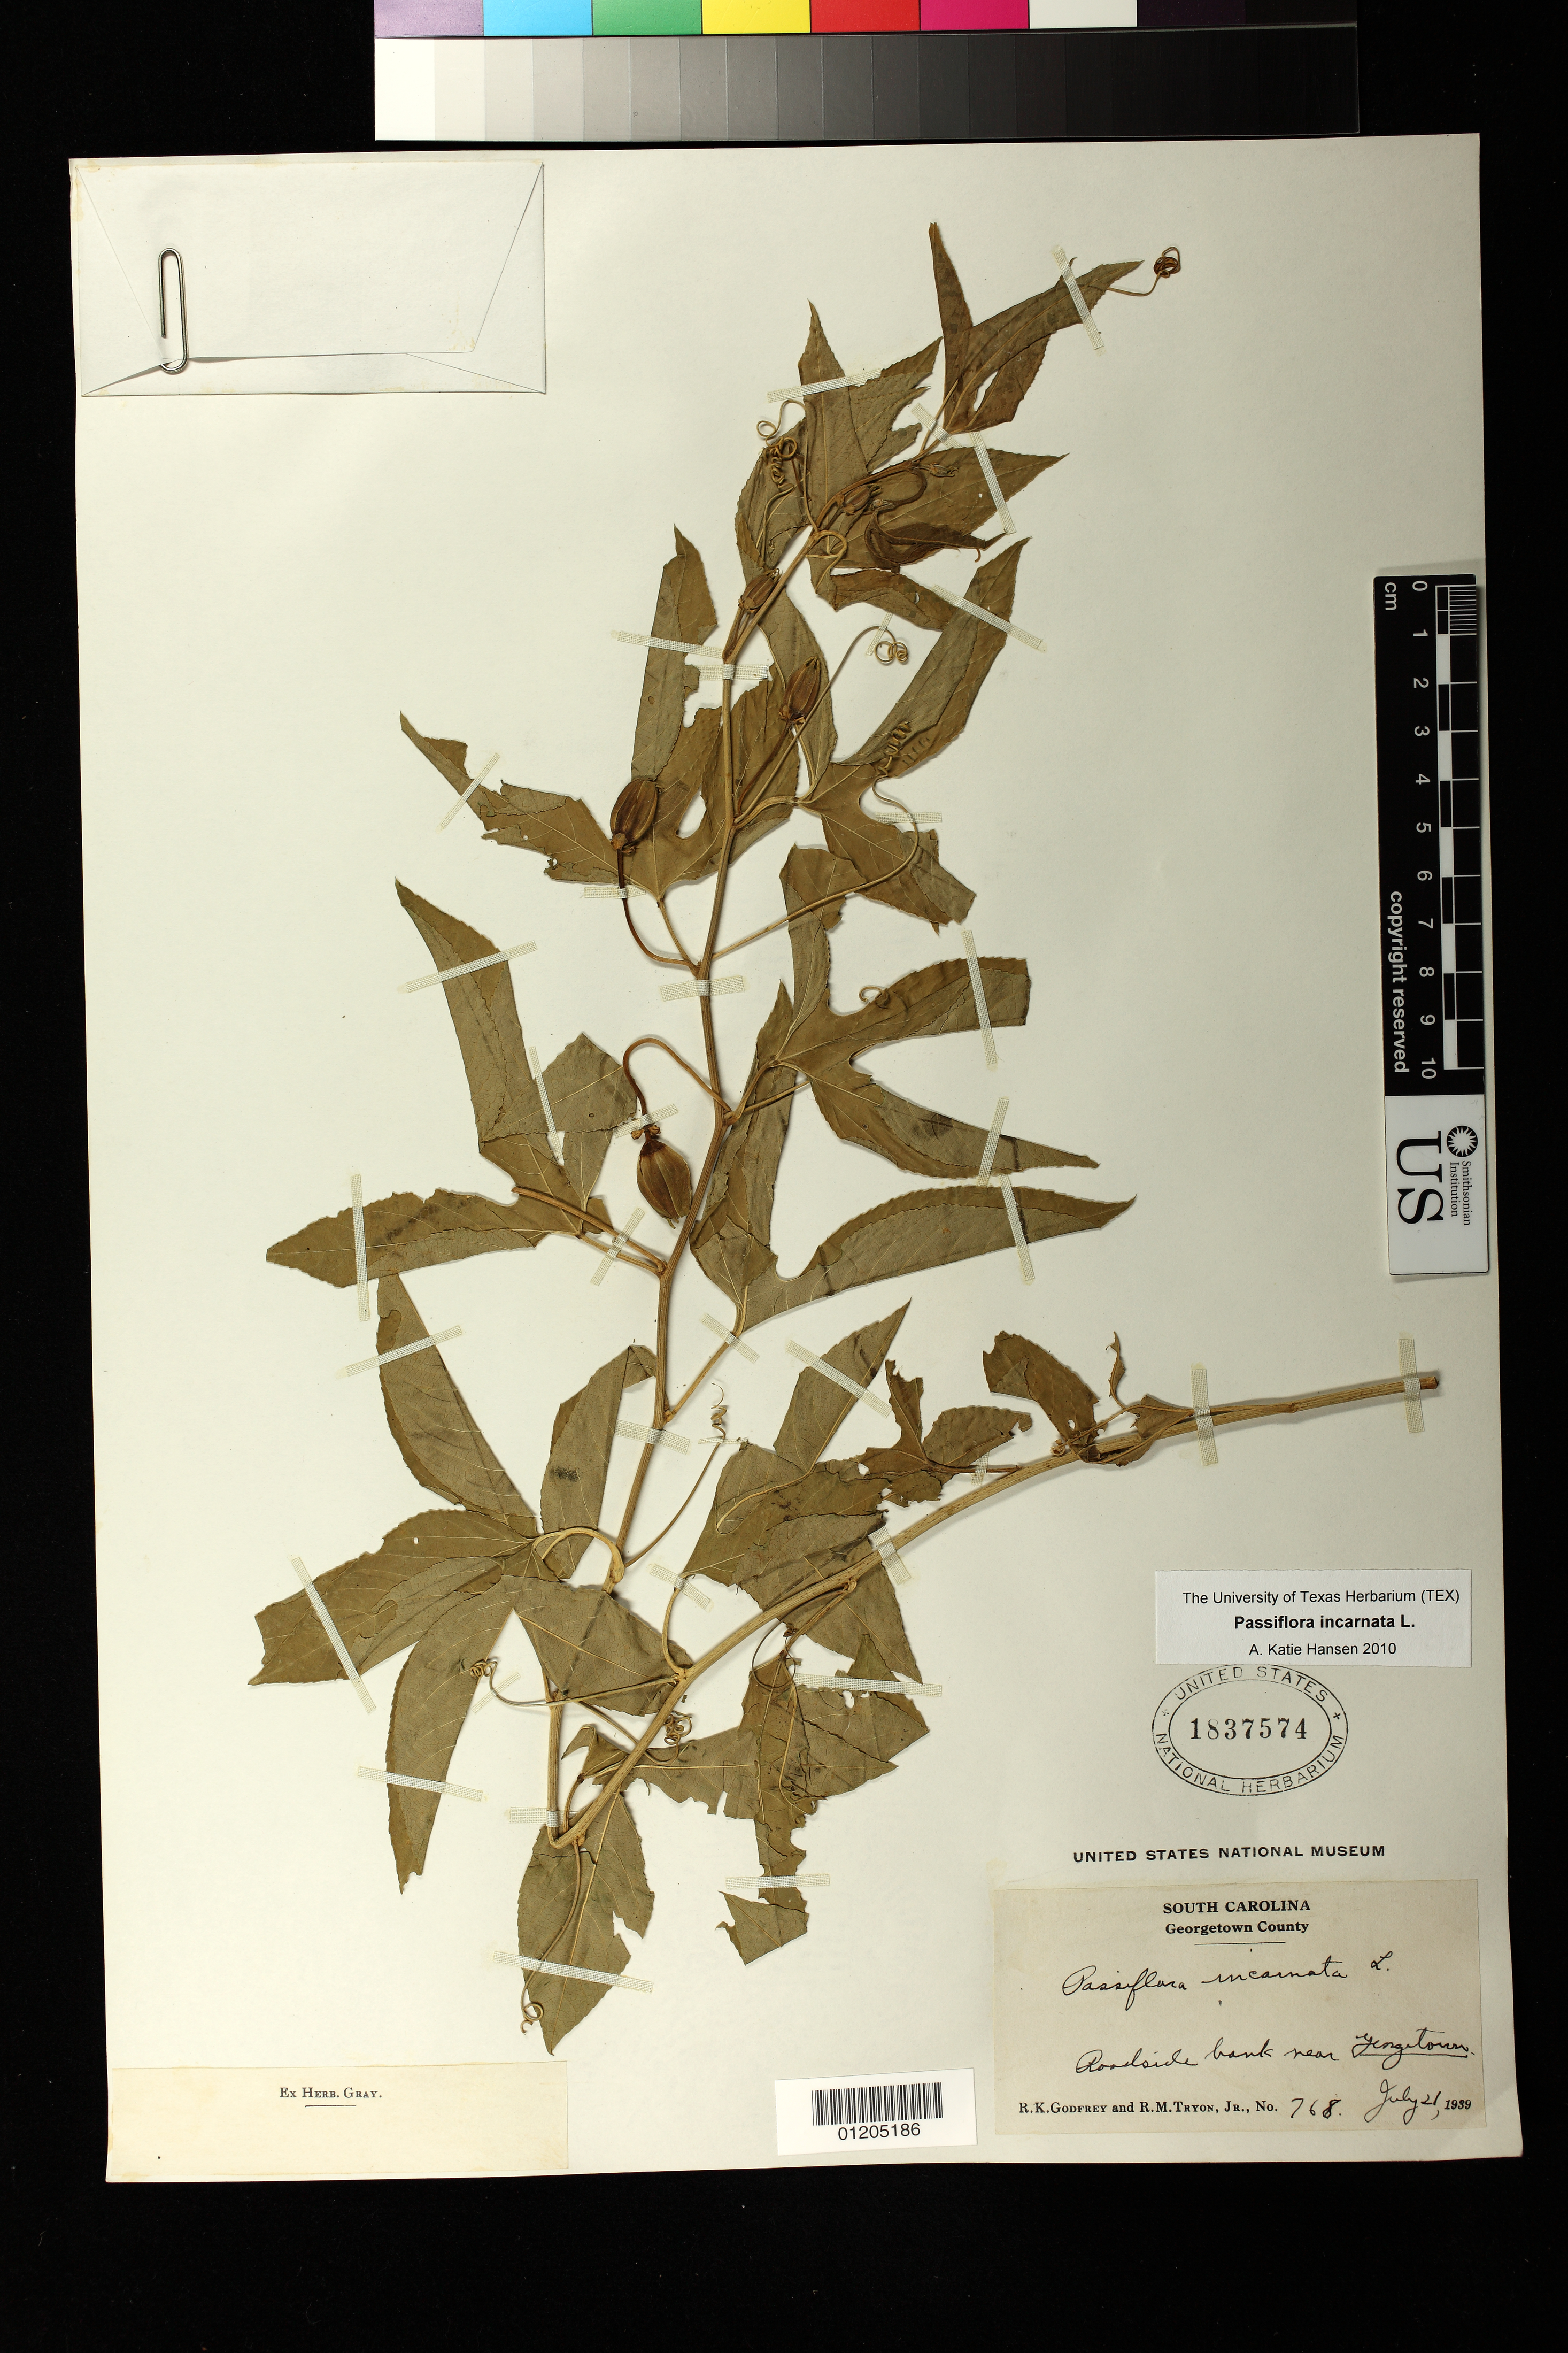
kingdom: Plantae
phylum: Tracheophyta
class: Magnoliopsida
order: Malpighiales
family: Passifloraceae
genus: Passiflora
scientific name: Passiflora cincinnata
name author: Mast.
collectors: R. K. Godfrey & R. M. Tryon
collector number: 768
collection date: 1939-07-21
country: United States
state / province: South Carolina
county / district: Georgetown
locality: Roadside bank near Georgetown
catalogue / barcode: US 1837574